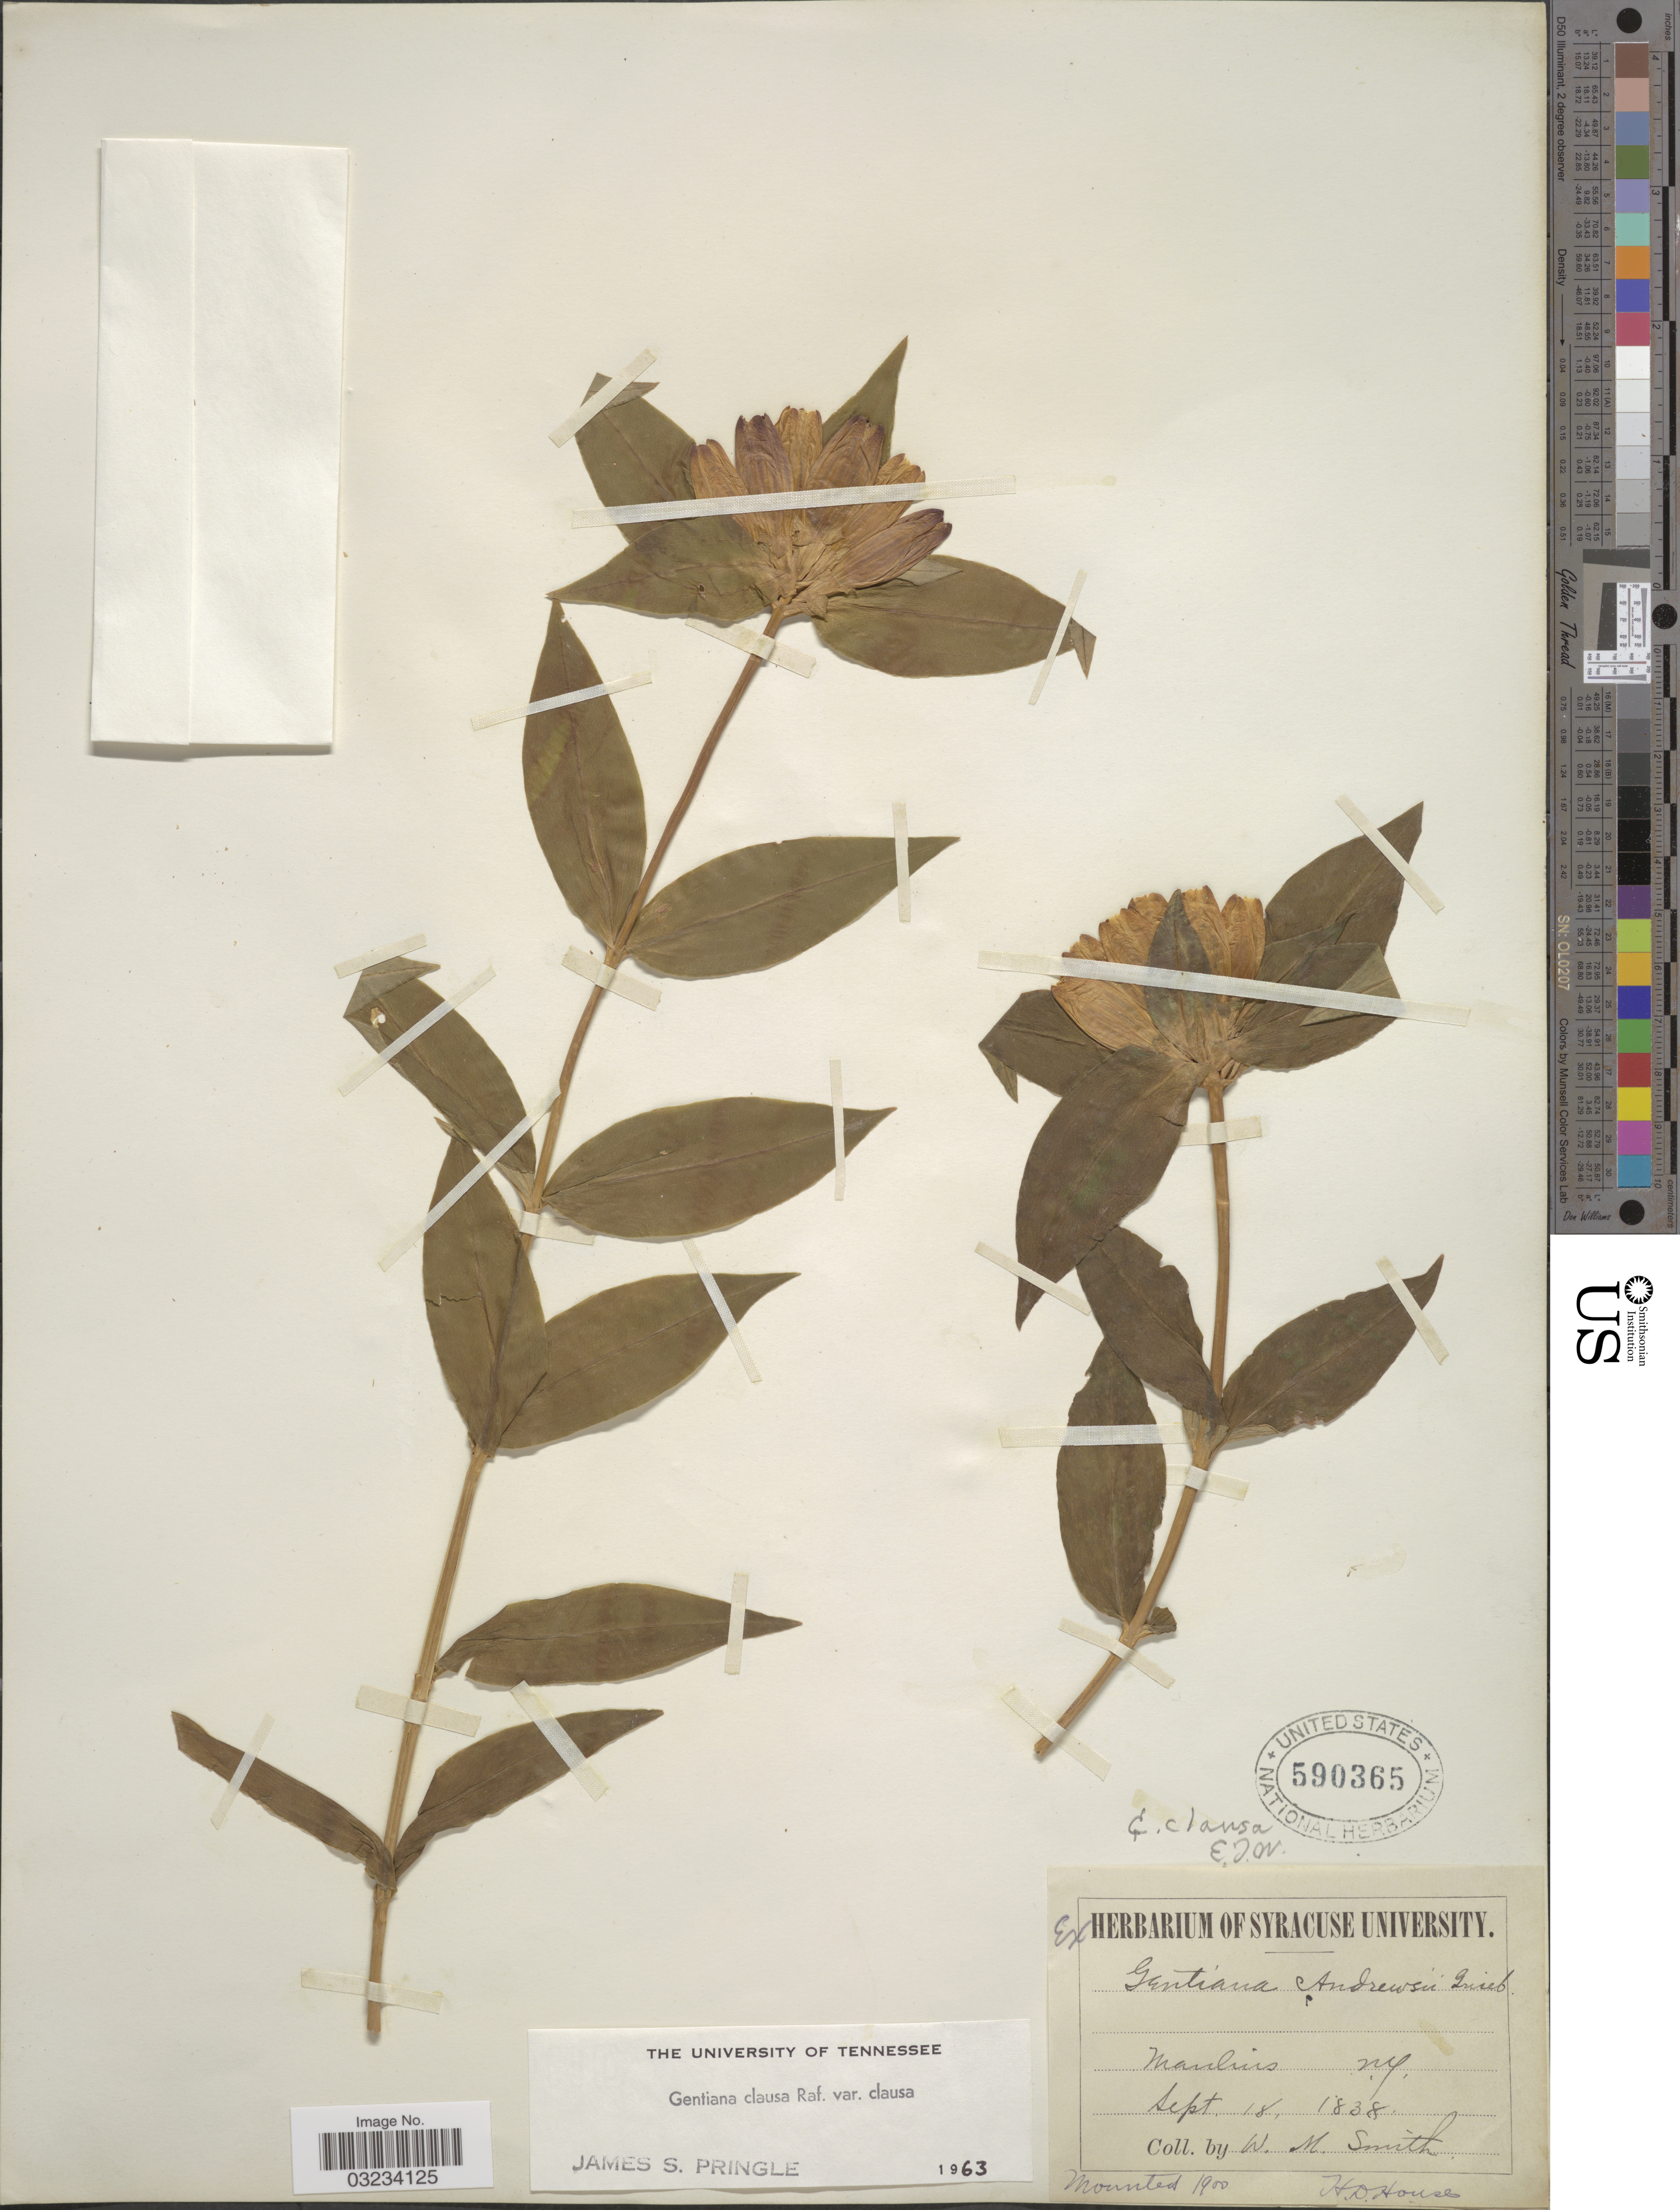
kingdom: Plantae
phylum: Tracheophyta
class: Magnoliopsida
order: Gentianales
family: Gentianaceae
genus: Gentiana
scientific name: Gentiana clausa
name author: Raf.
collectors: W. Smith & H. D. House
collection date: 1838-09-18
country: United States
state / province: New York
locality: Manlius.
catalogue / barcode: US 590365